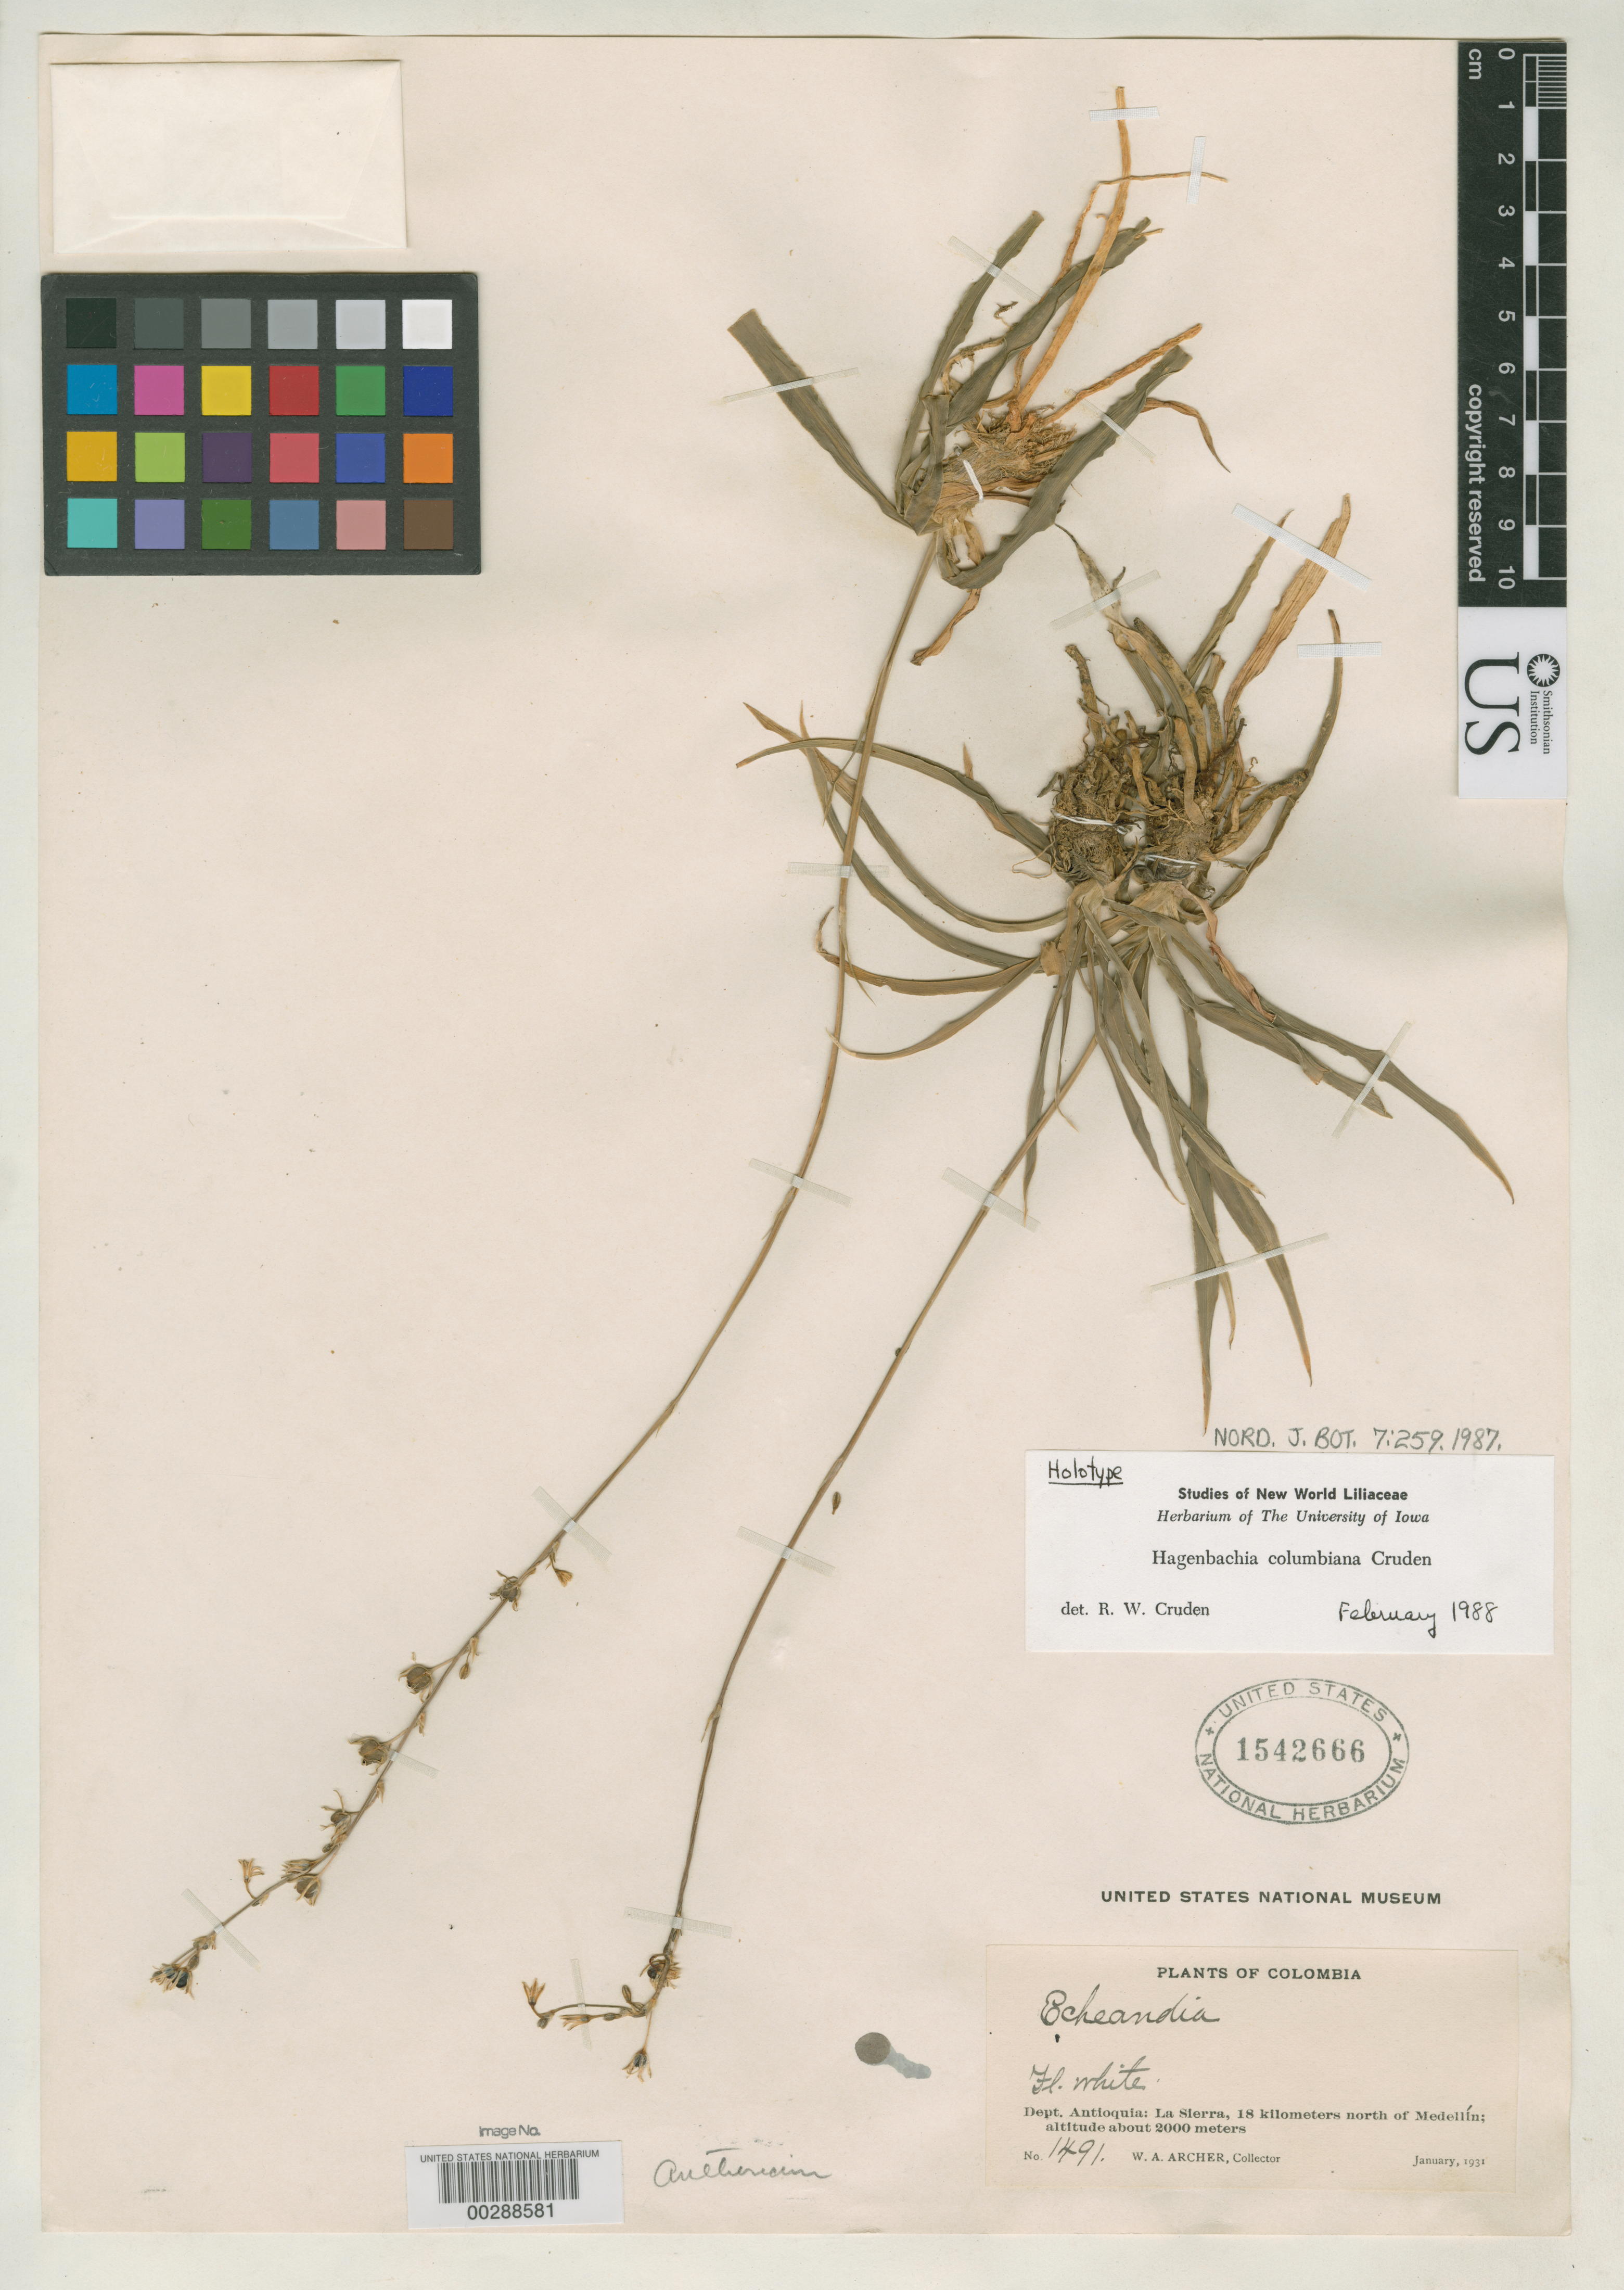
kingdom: Plantae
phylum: Tracheophyta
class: Liliopsida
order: Asparagales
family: Asparagaceae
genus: Hagenbachia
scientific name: Hagenbachia columbiana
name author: Cruden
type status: Holotype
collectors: W. A. Archer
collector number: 1491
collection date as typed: Jan 1931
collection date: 1931-01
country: Colombia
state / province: Antioquia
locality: La Sierra, 18 km N of Medellin.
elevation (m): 2000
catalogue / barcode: US 1542666